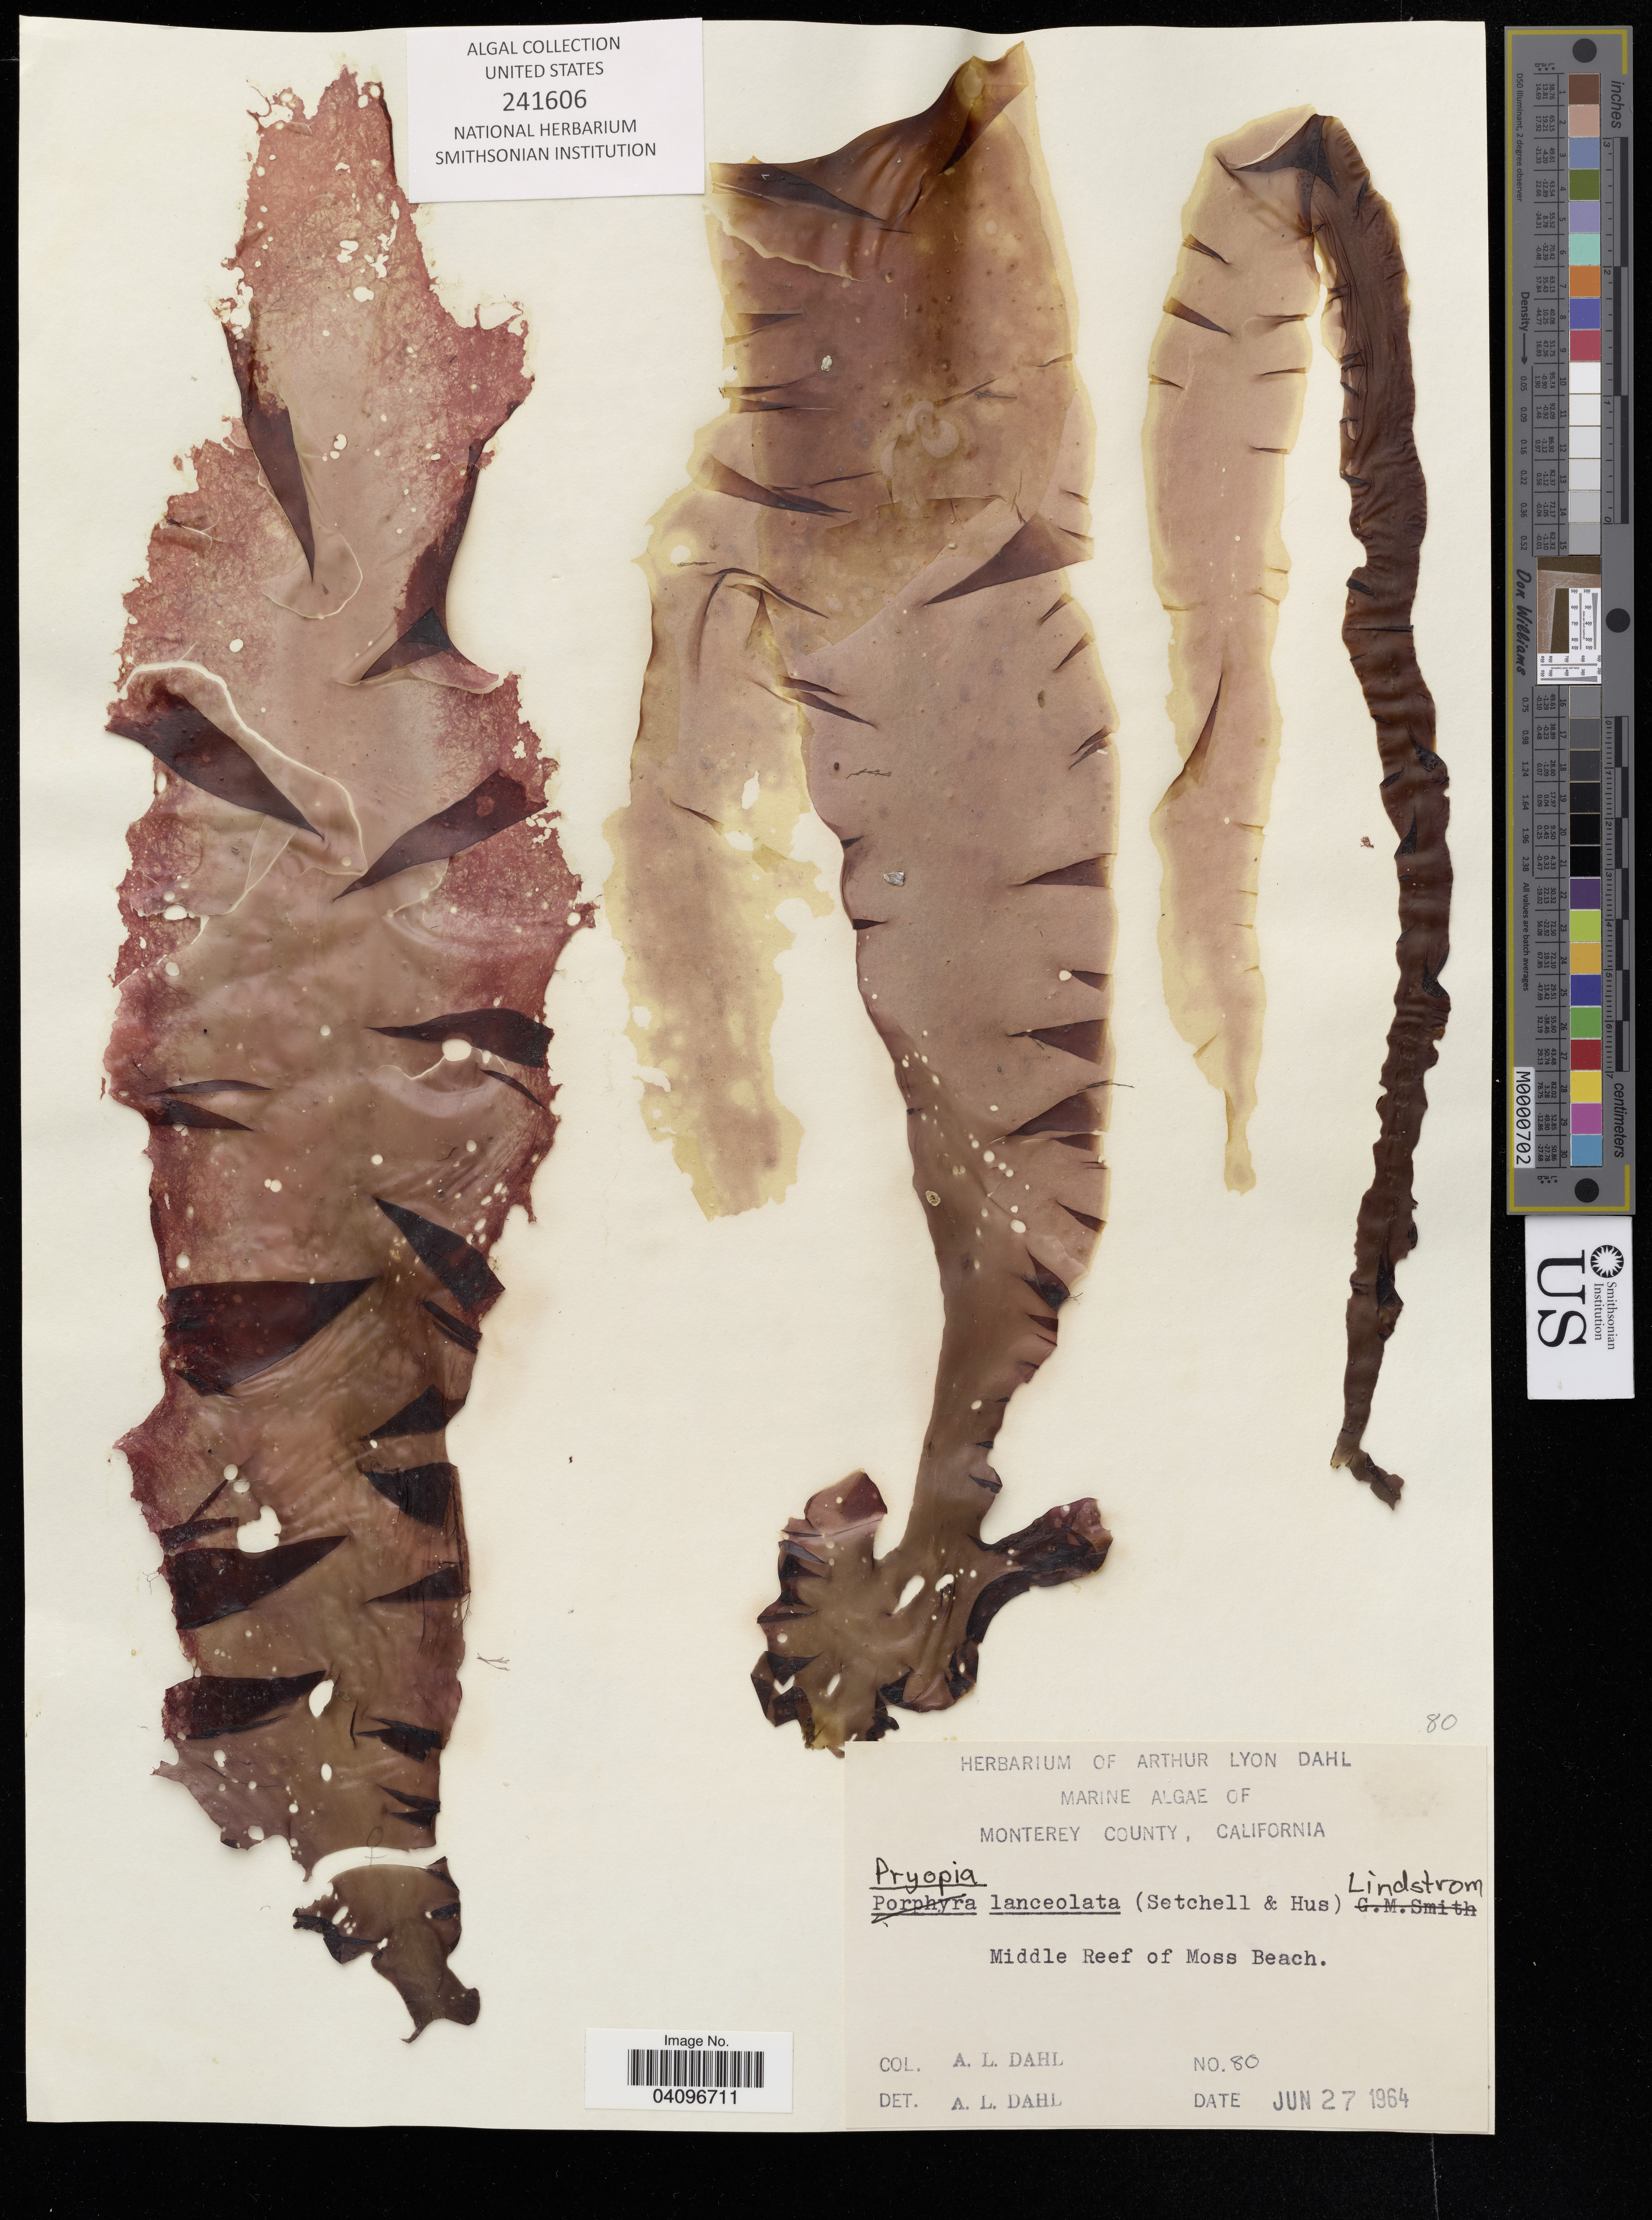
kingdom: Plantae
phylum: Rhodophyta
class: Bangiophyceae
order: Bangiales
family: Bangiaceae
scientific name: Pryopia lanceolata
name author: (Setchell & Hus) S.C. Lindstrom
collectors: A. Dahl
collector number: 80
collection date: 1964-06-27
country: United States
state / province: California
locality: Monterey County. Middle Reef of Moss Beach.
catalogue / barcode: US 241606